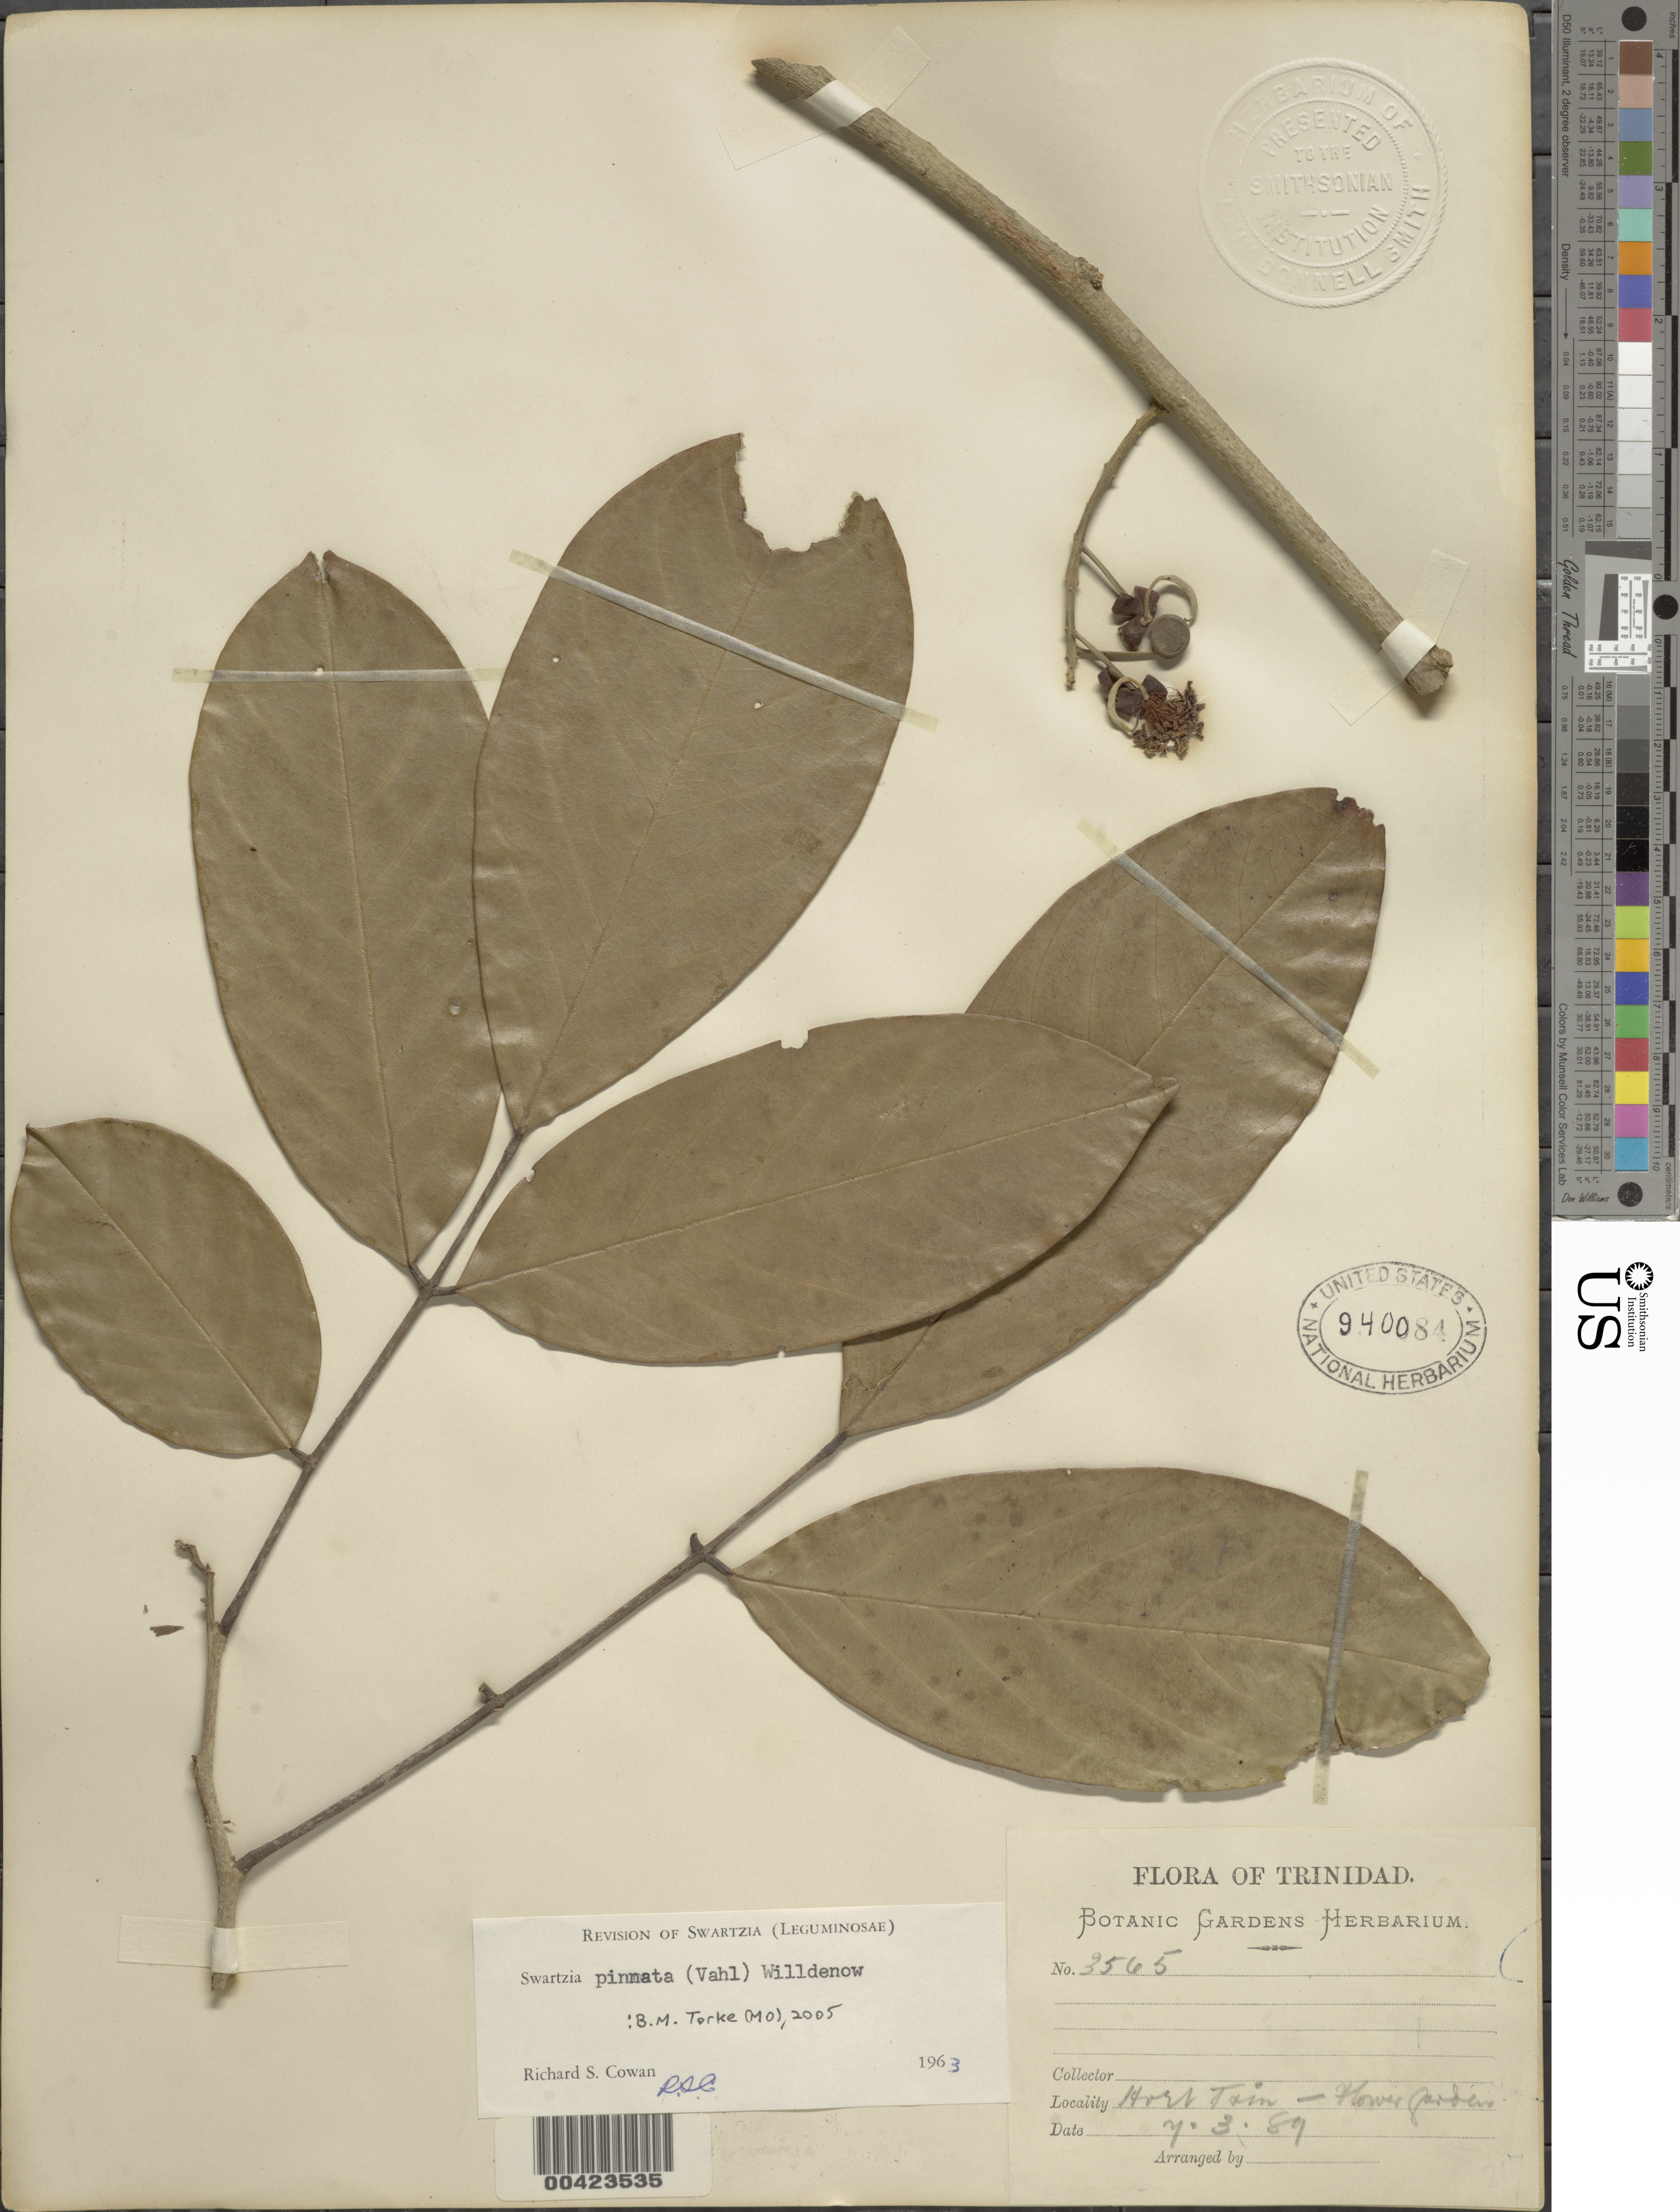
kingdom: Plantae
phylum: Tracheophyta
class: Magnoliopsida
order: Fabales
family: Fabaceae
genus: Swartzia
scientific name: Swartzia pinnata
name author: (Vahl) Willd.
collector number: Gard. No. 3565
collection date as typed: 07 Mar 1889 or 03 Jul 1889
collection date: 1889-03-07 or 1889-07-03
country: Trinidad and Tobago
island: Trinidad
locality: Hort. trin - flower garden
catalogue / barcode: US 940084